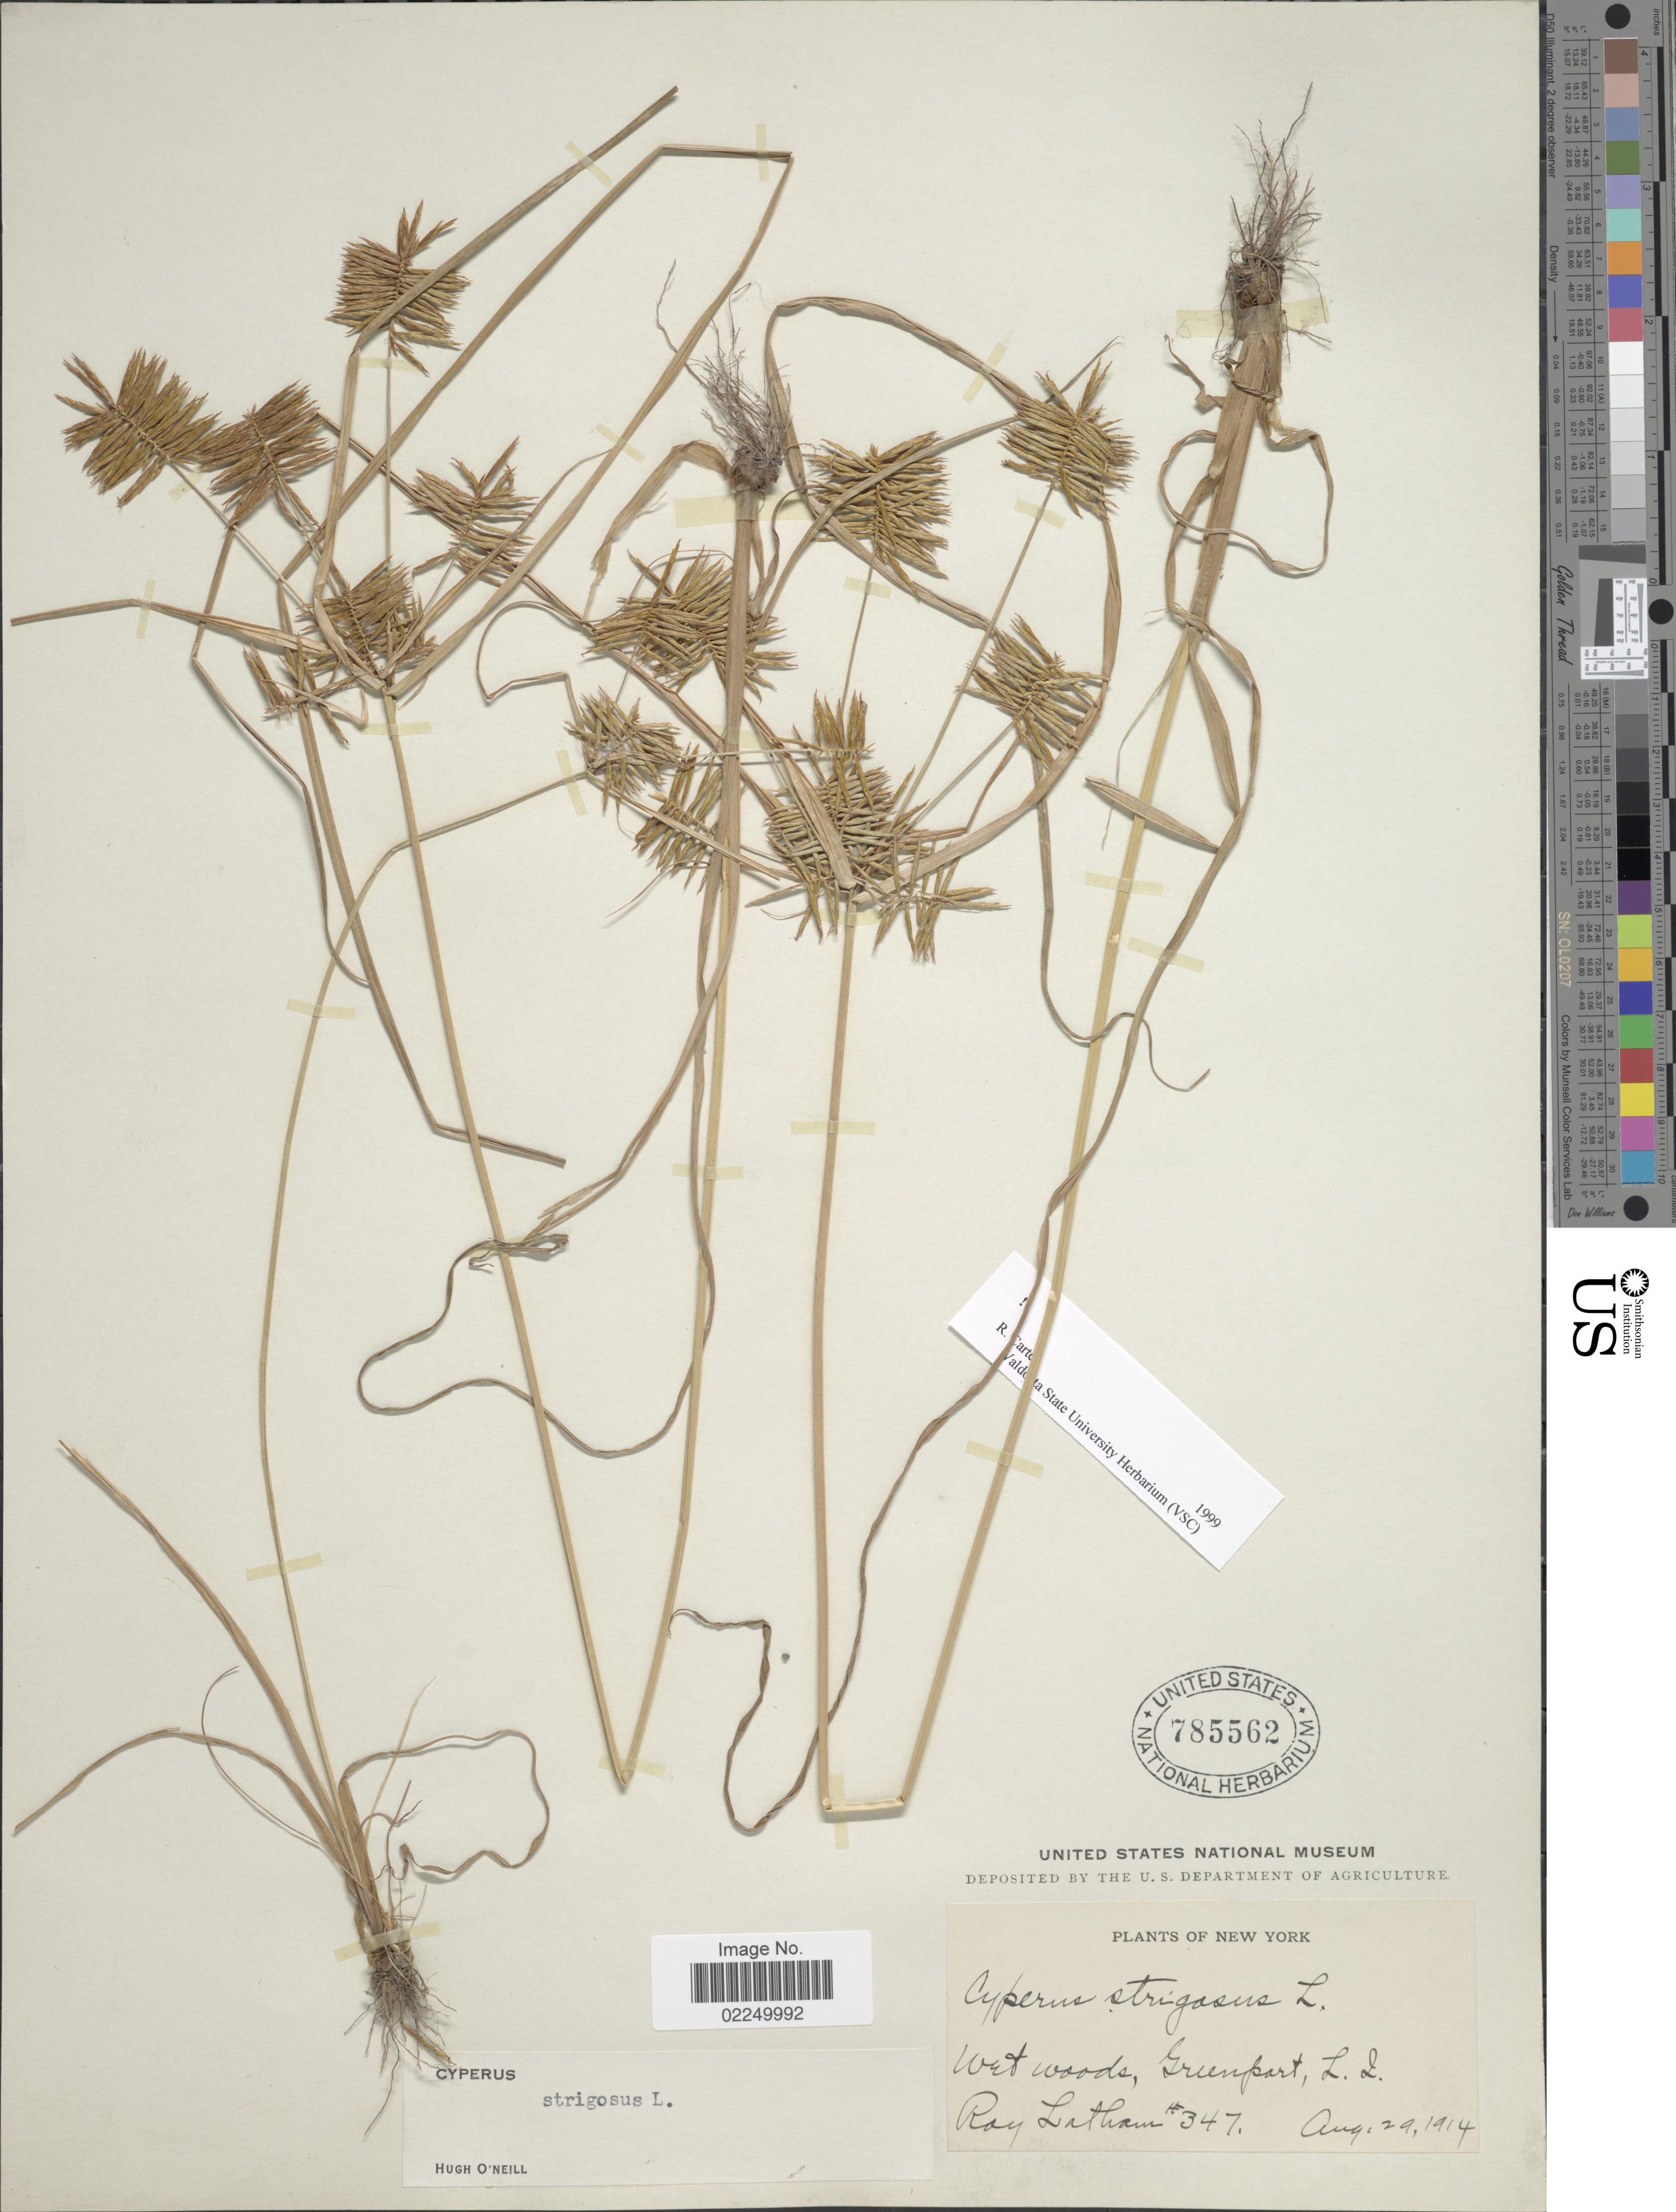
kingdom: Plantae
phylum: Tracheophyta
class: Liliopsida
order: Poales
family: Cyperaceae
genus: Cyperus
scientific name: Cyperus strigosus L.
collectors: R. Latham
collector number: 347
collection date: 1914-08-29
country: United States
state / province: New York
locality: Wet woods, Greenpart, L.L.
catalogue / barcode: US 785562